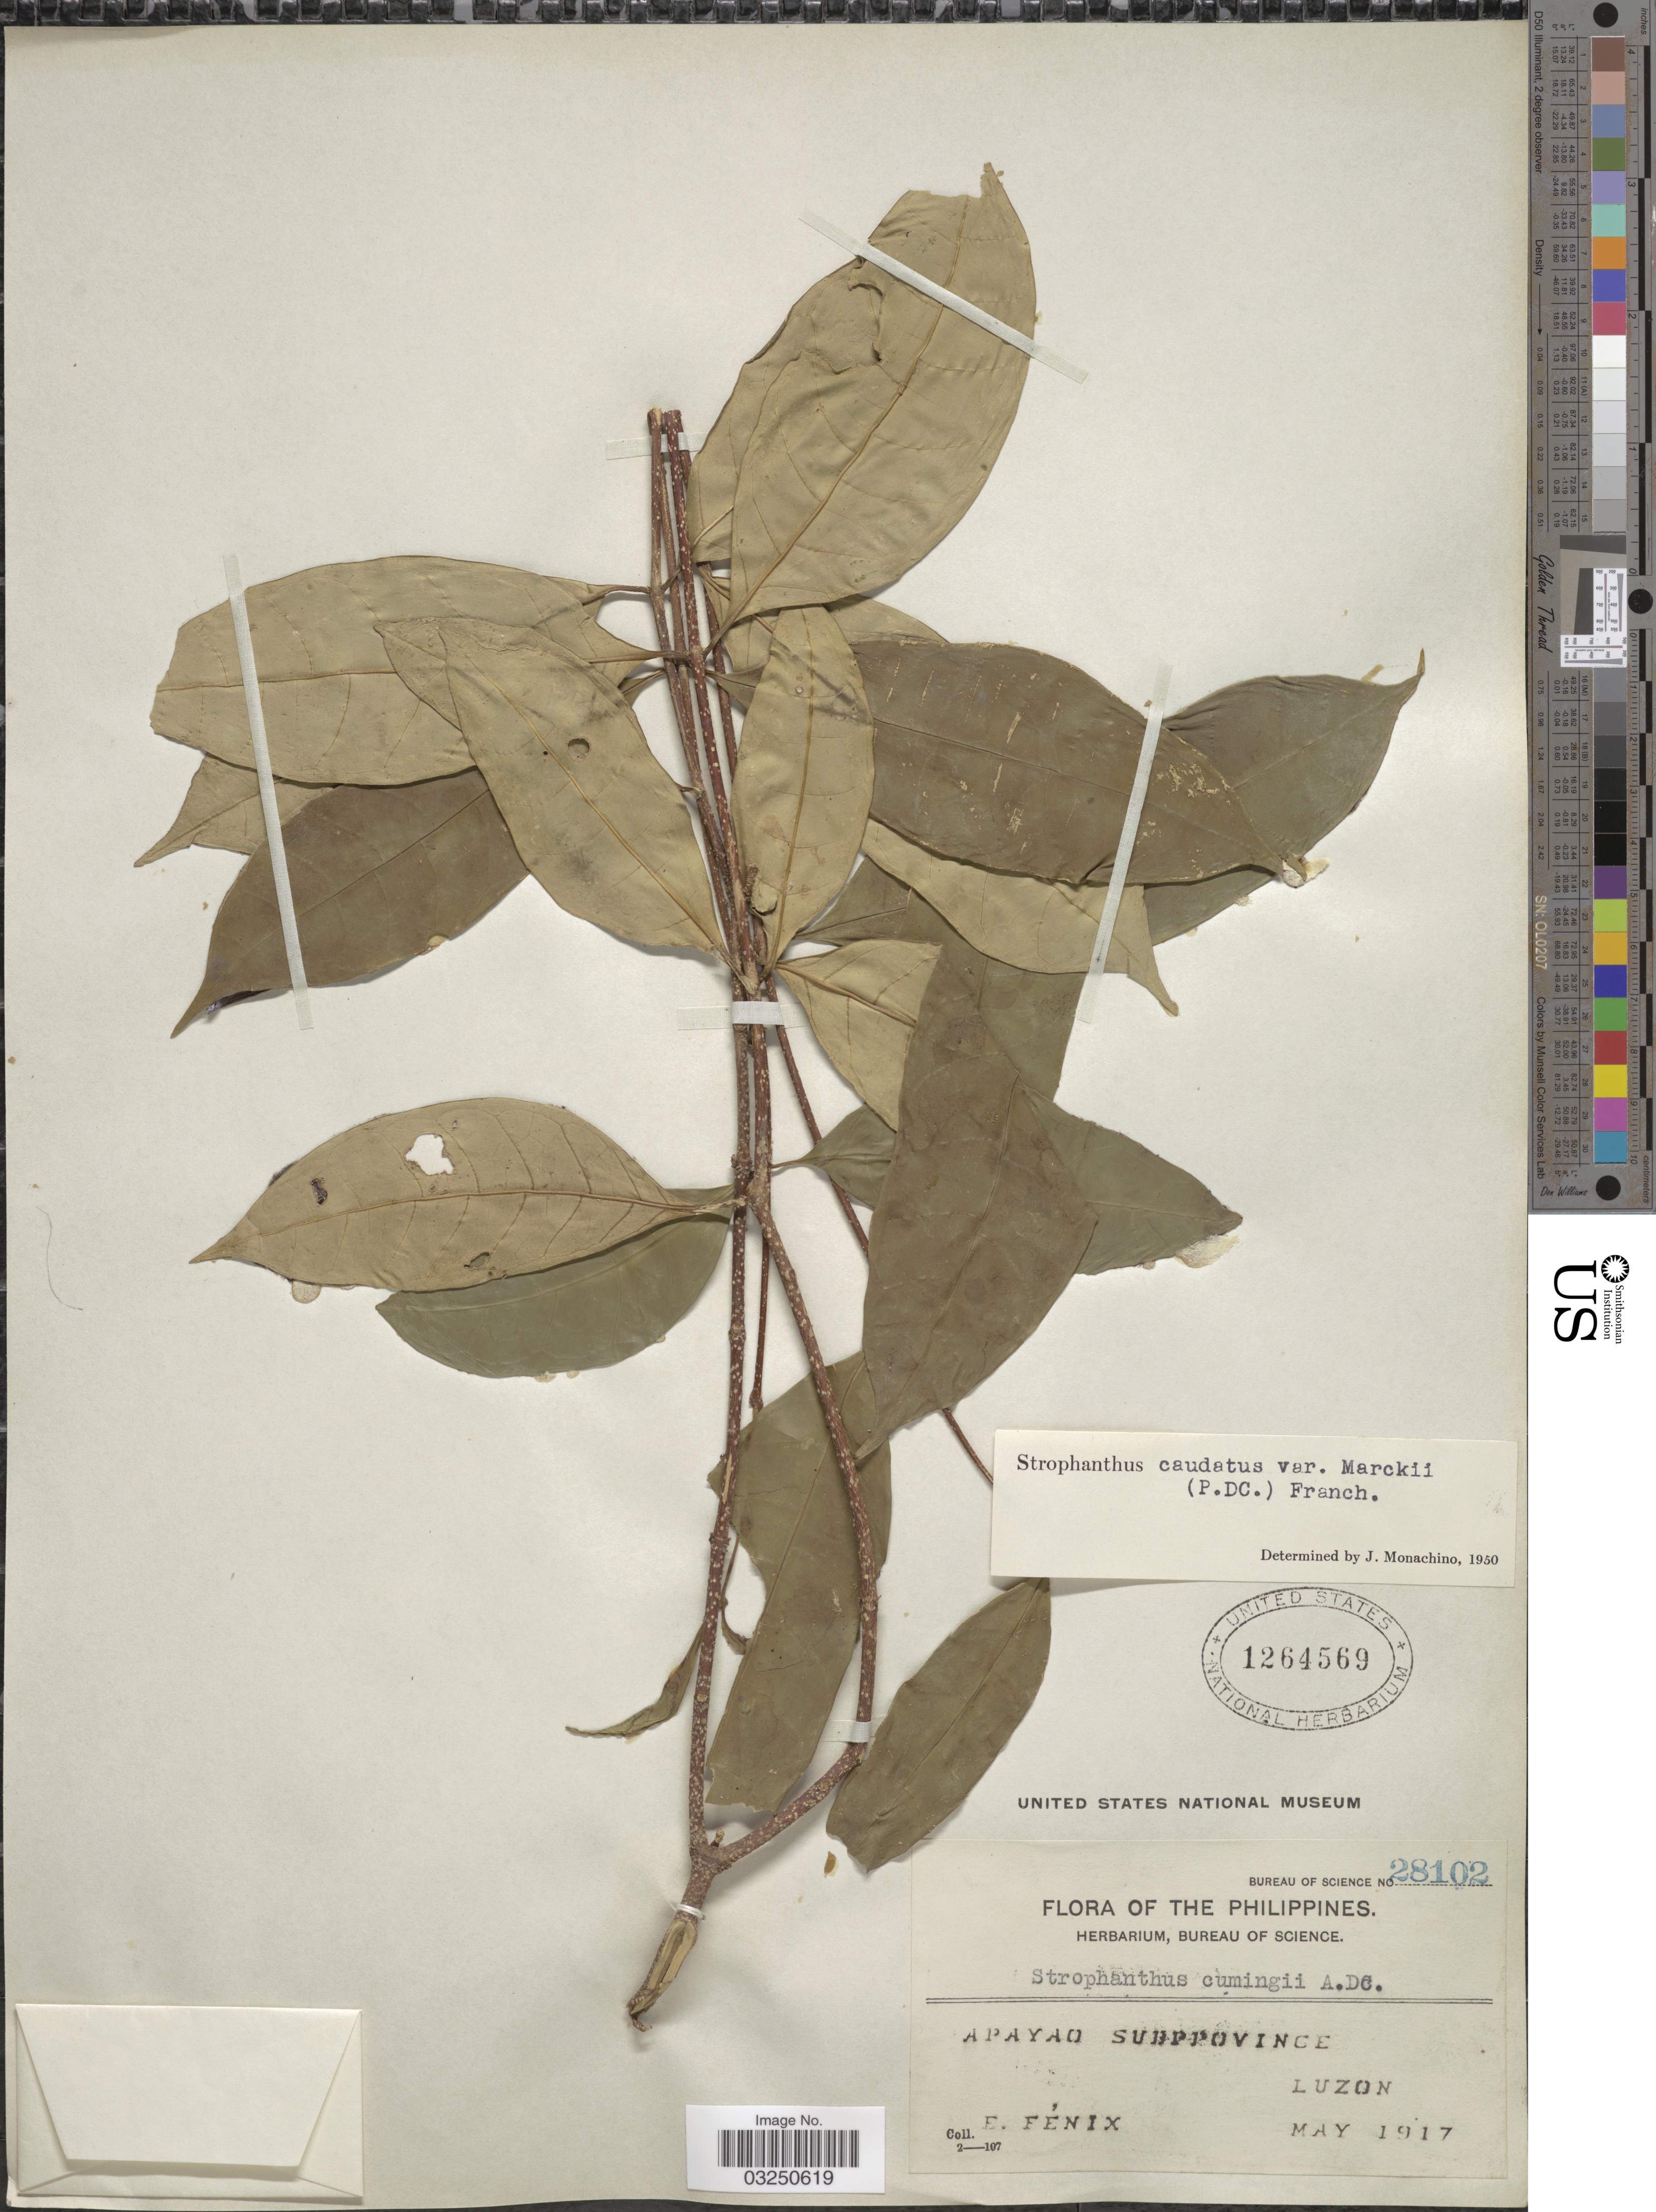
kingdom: Plantae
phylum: Tracheophyta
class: Magnoliopsida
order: Gentianales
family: Apocynaceae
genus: Strophanthus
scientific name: Strophanthus caudatus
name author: (L.) Kurz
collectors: E. Fénix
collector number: Bureau of Science 28102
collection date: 1917-05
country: Philippines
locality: Apayao Subprovince, Luzon.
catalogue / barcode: US 1264569